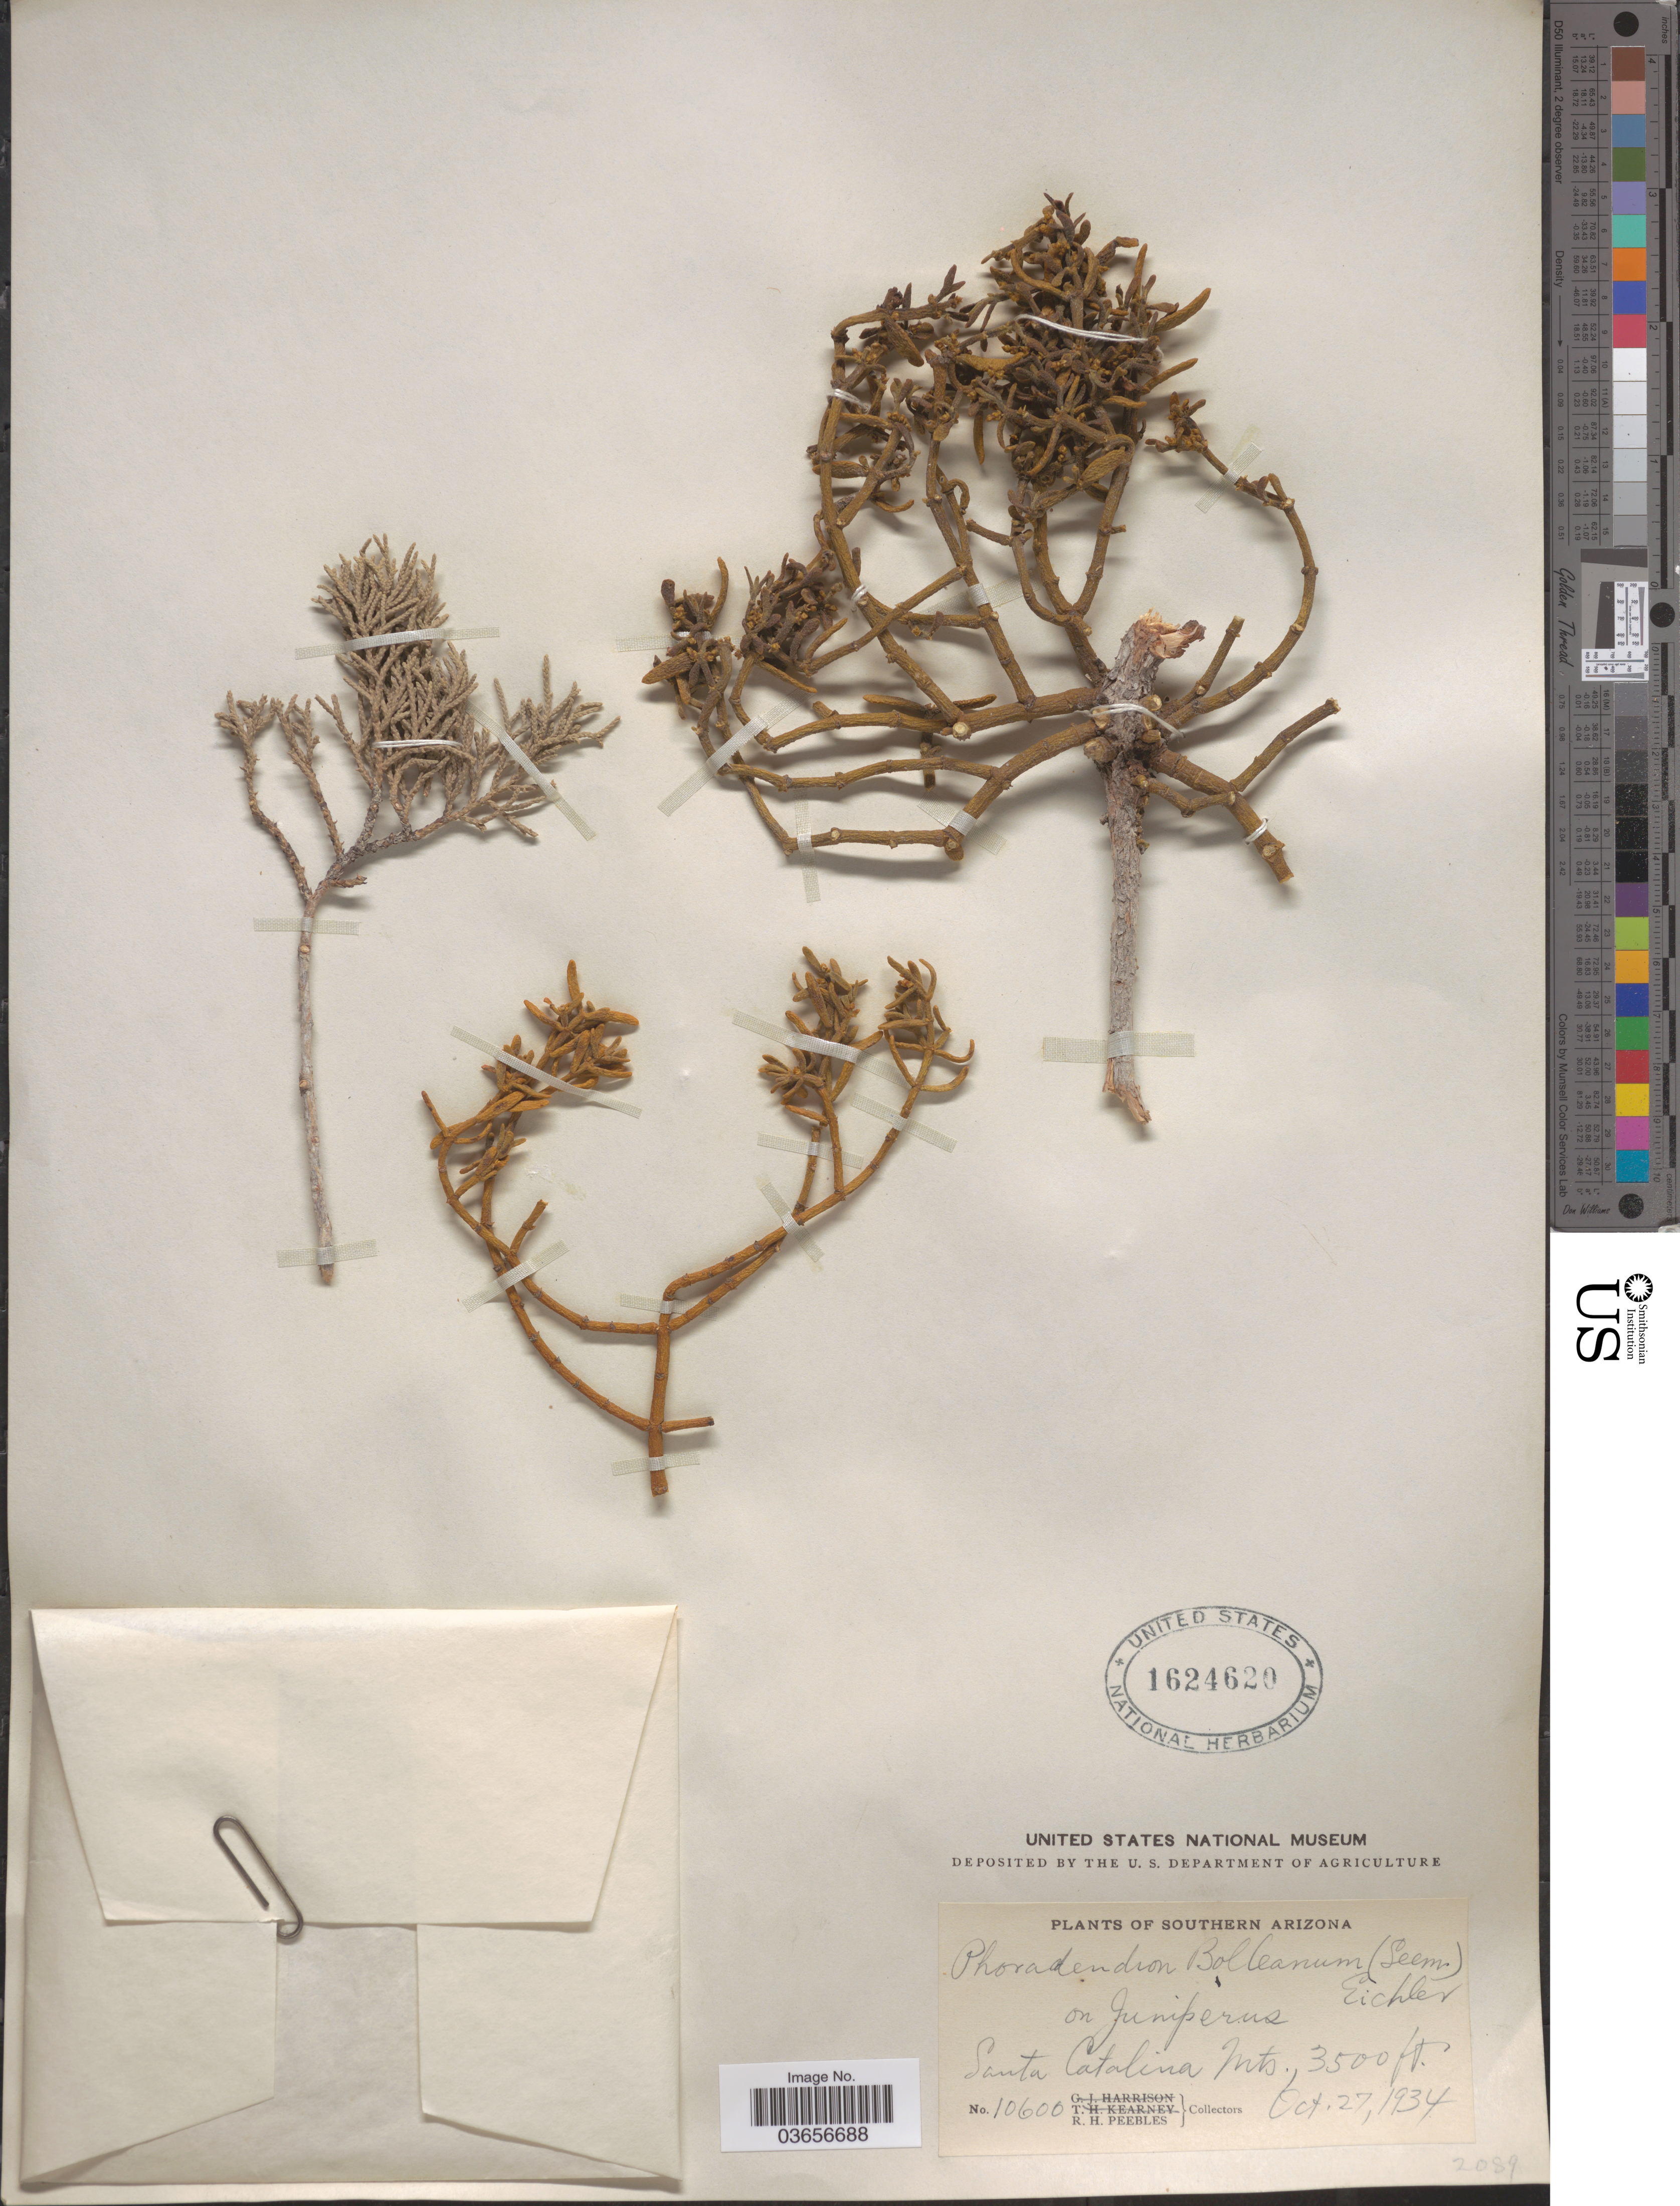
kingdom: Plantae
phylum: Tracheophyta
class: Magnoliopsida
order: Santalales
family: Viscaceae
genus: Phoradendron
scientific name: Phoradendron bolleanum var. capitellanum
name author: (Torr. ex Trel.) Kearney & Peebles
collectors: R. H. Peebles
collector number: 10600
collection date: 1934-10-27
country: United States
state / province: Arizona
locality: Southern Arizona. Santa Catalina Mts.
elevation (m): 1067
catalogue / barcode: US 1624620